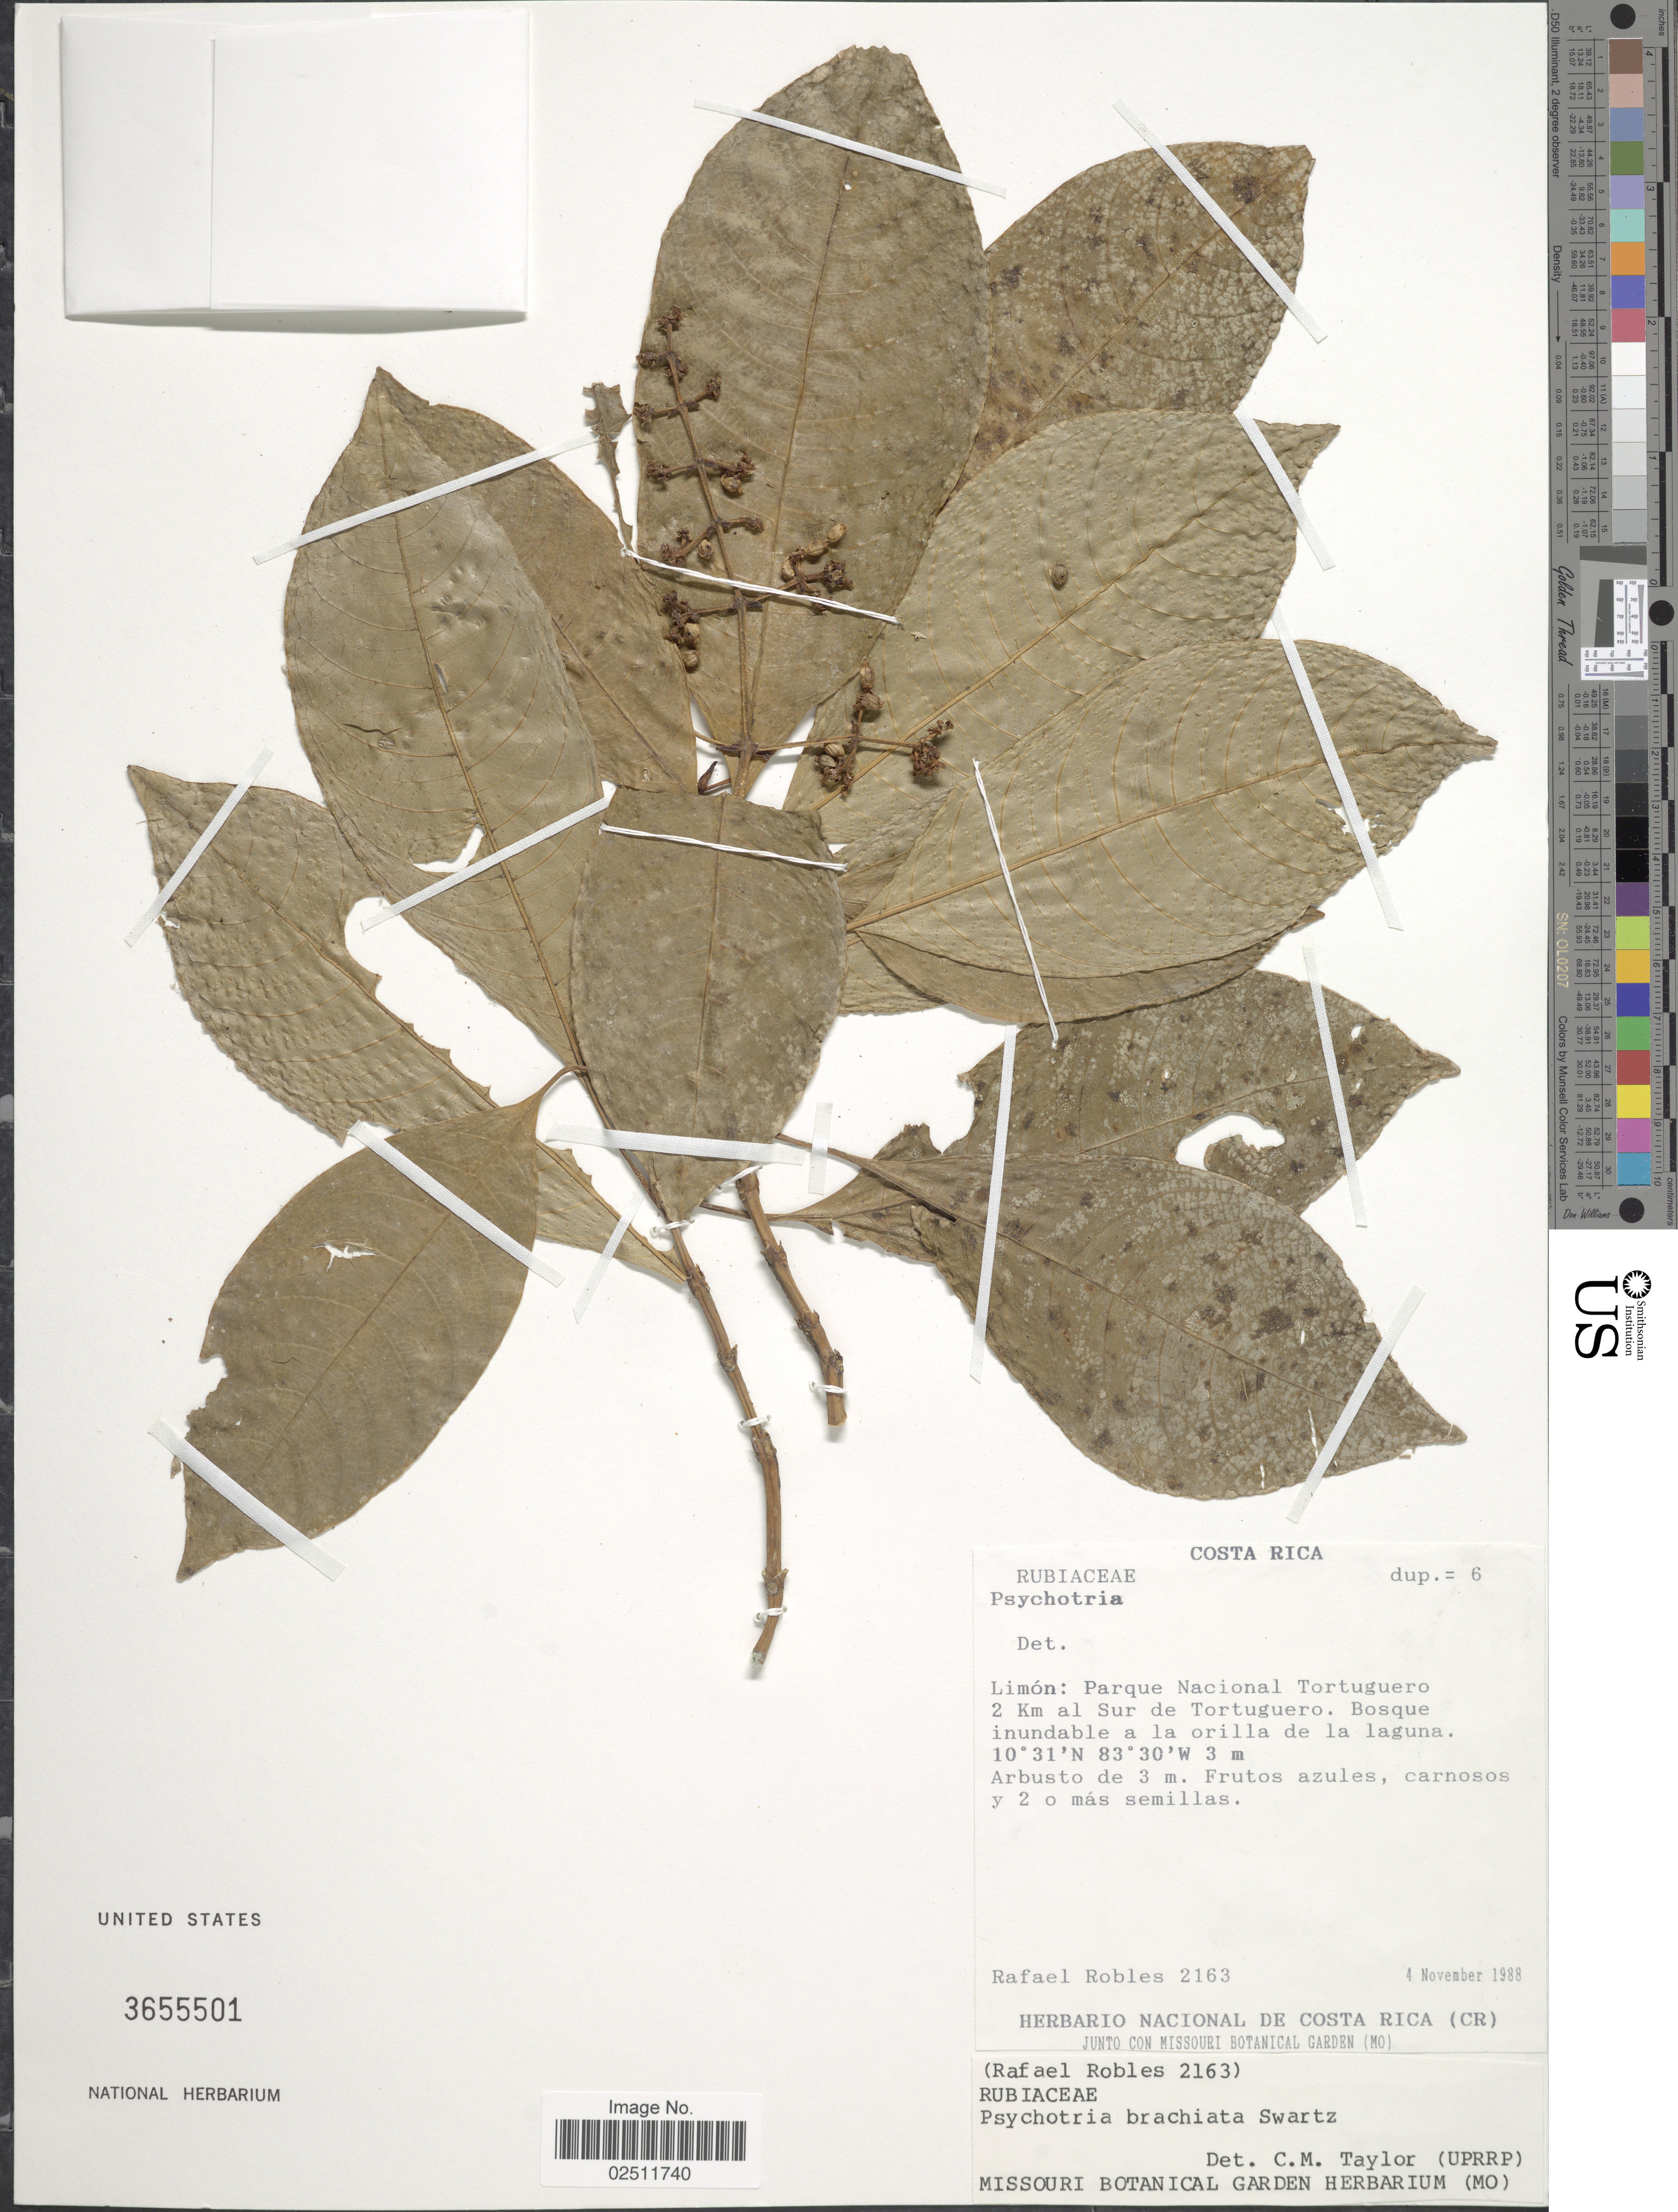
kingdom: Plantae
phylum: Tracheophyta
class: Magnoliopsida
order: Gentianales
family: Rubiaceae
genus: Psychotria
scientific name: Psychotria brachiata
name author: Sw.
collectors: R. Robles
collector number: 2163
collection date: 1988-11-04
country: Costa Rica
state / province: Limón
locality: Parque Nacional Tortuguero 2 Km al Sur de Tortuguero.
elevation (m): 3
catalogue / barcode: US 3655501